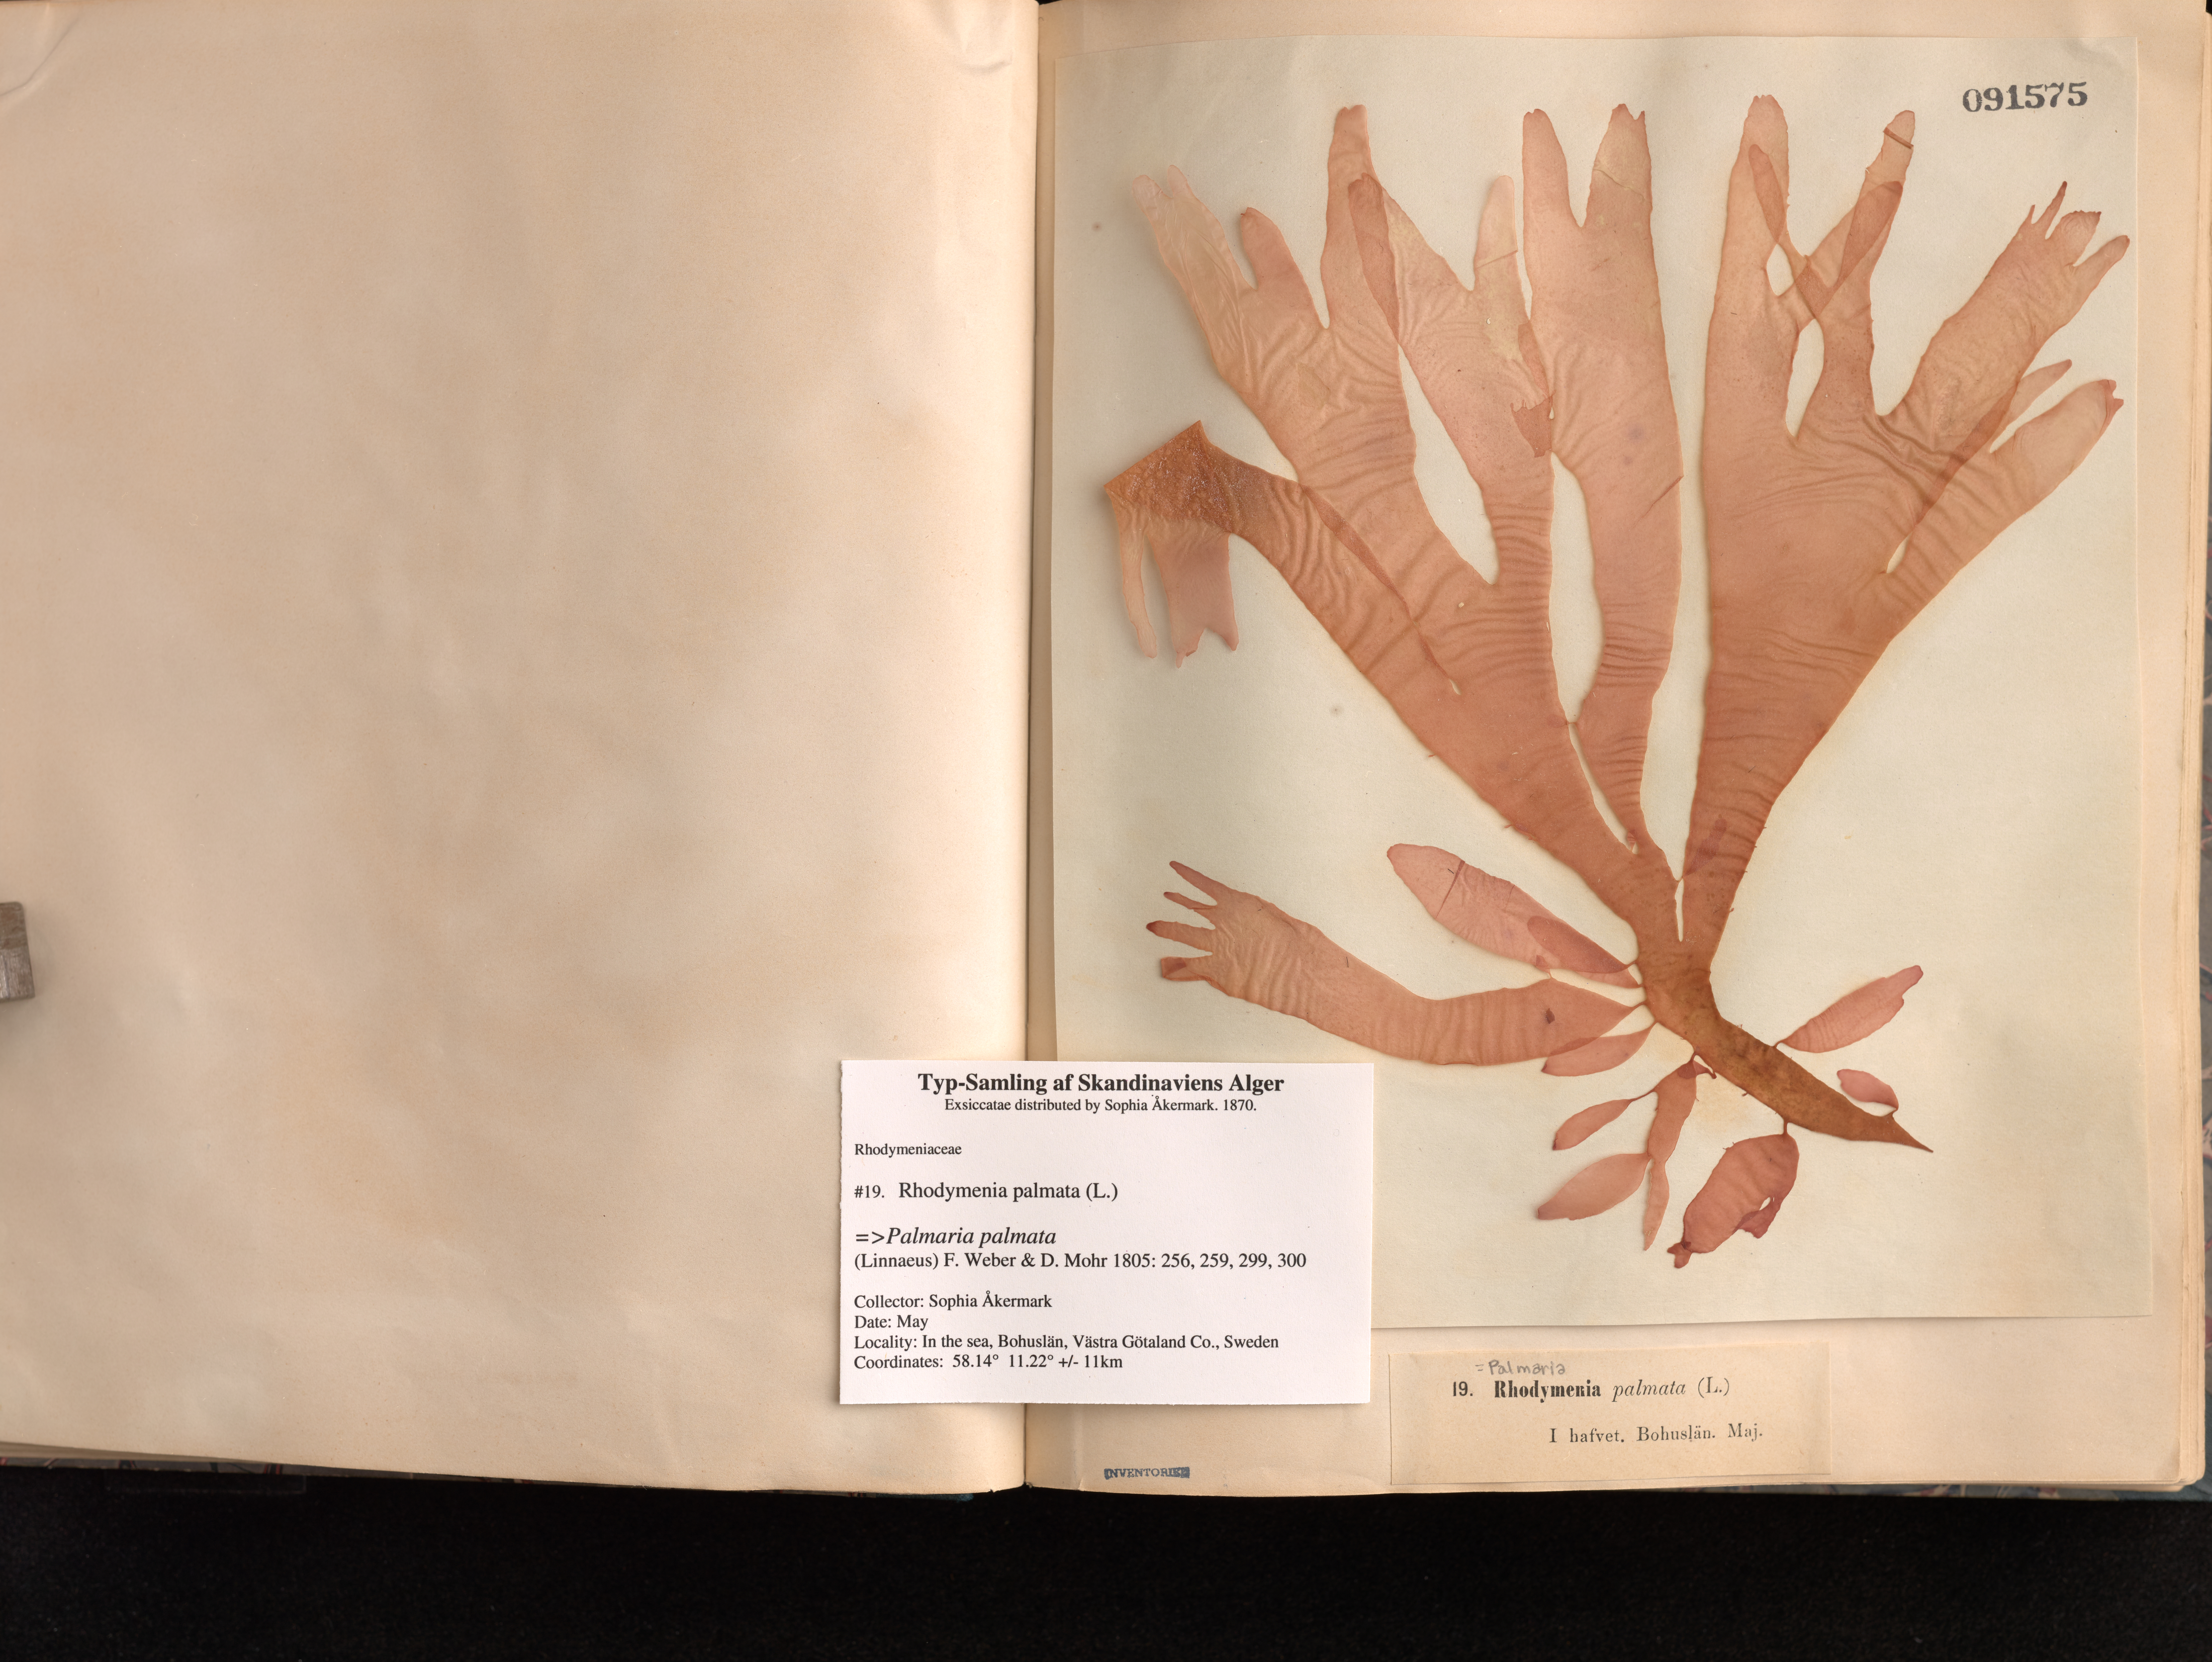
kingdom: Plantae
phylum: Rhodophyta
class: Florideophyceae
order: Palmariales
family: Palmariaceae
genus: Palmaria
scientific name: Palmaria palmata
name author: (L.) F. Weber & D. Mohr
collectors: S. Akermark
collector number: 19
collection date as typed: May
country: Sweden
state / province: Västra Götaland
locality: Bohuslan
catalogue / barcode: US 91575